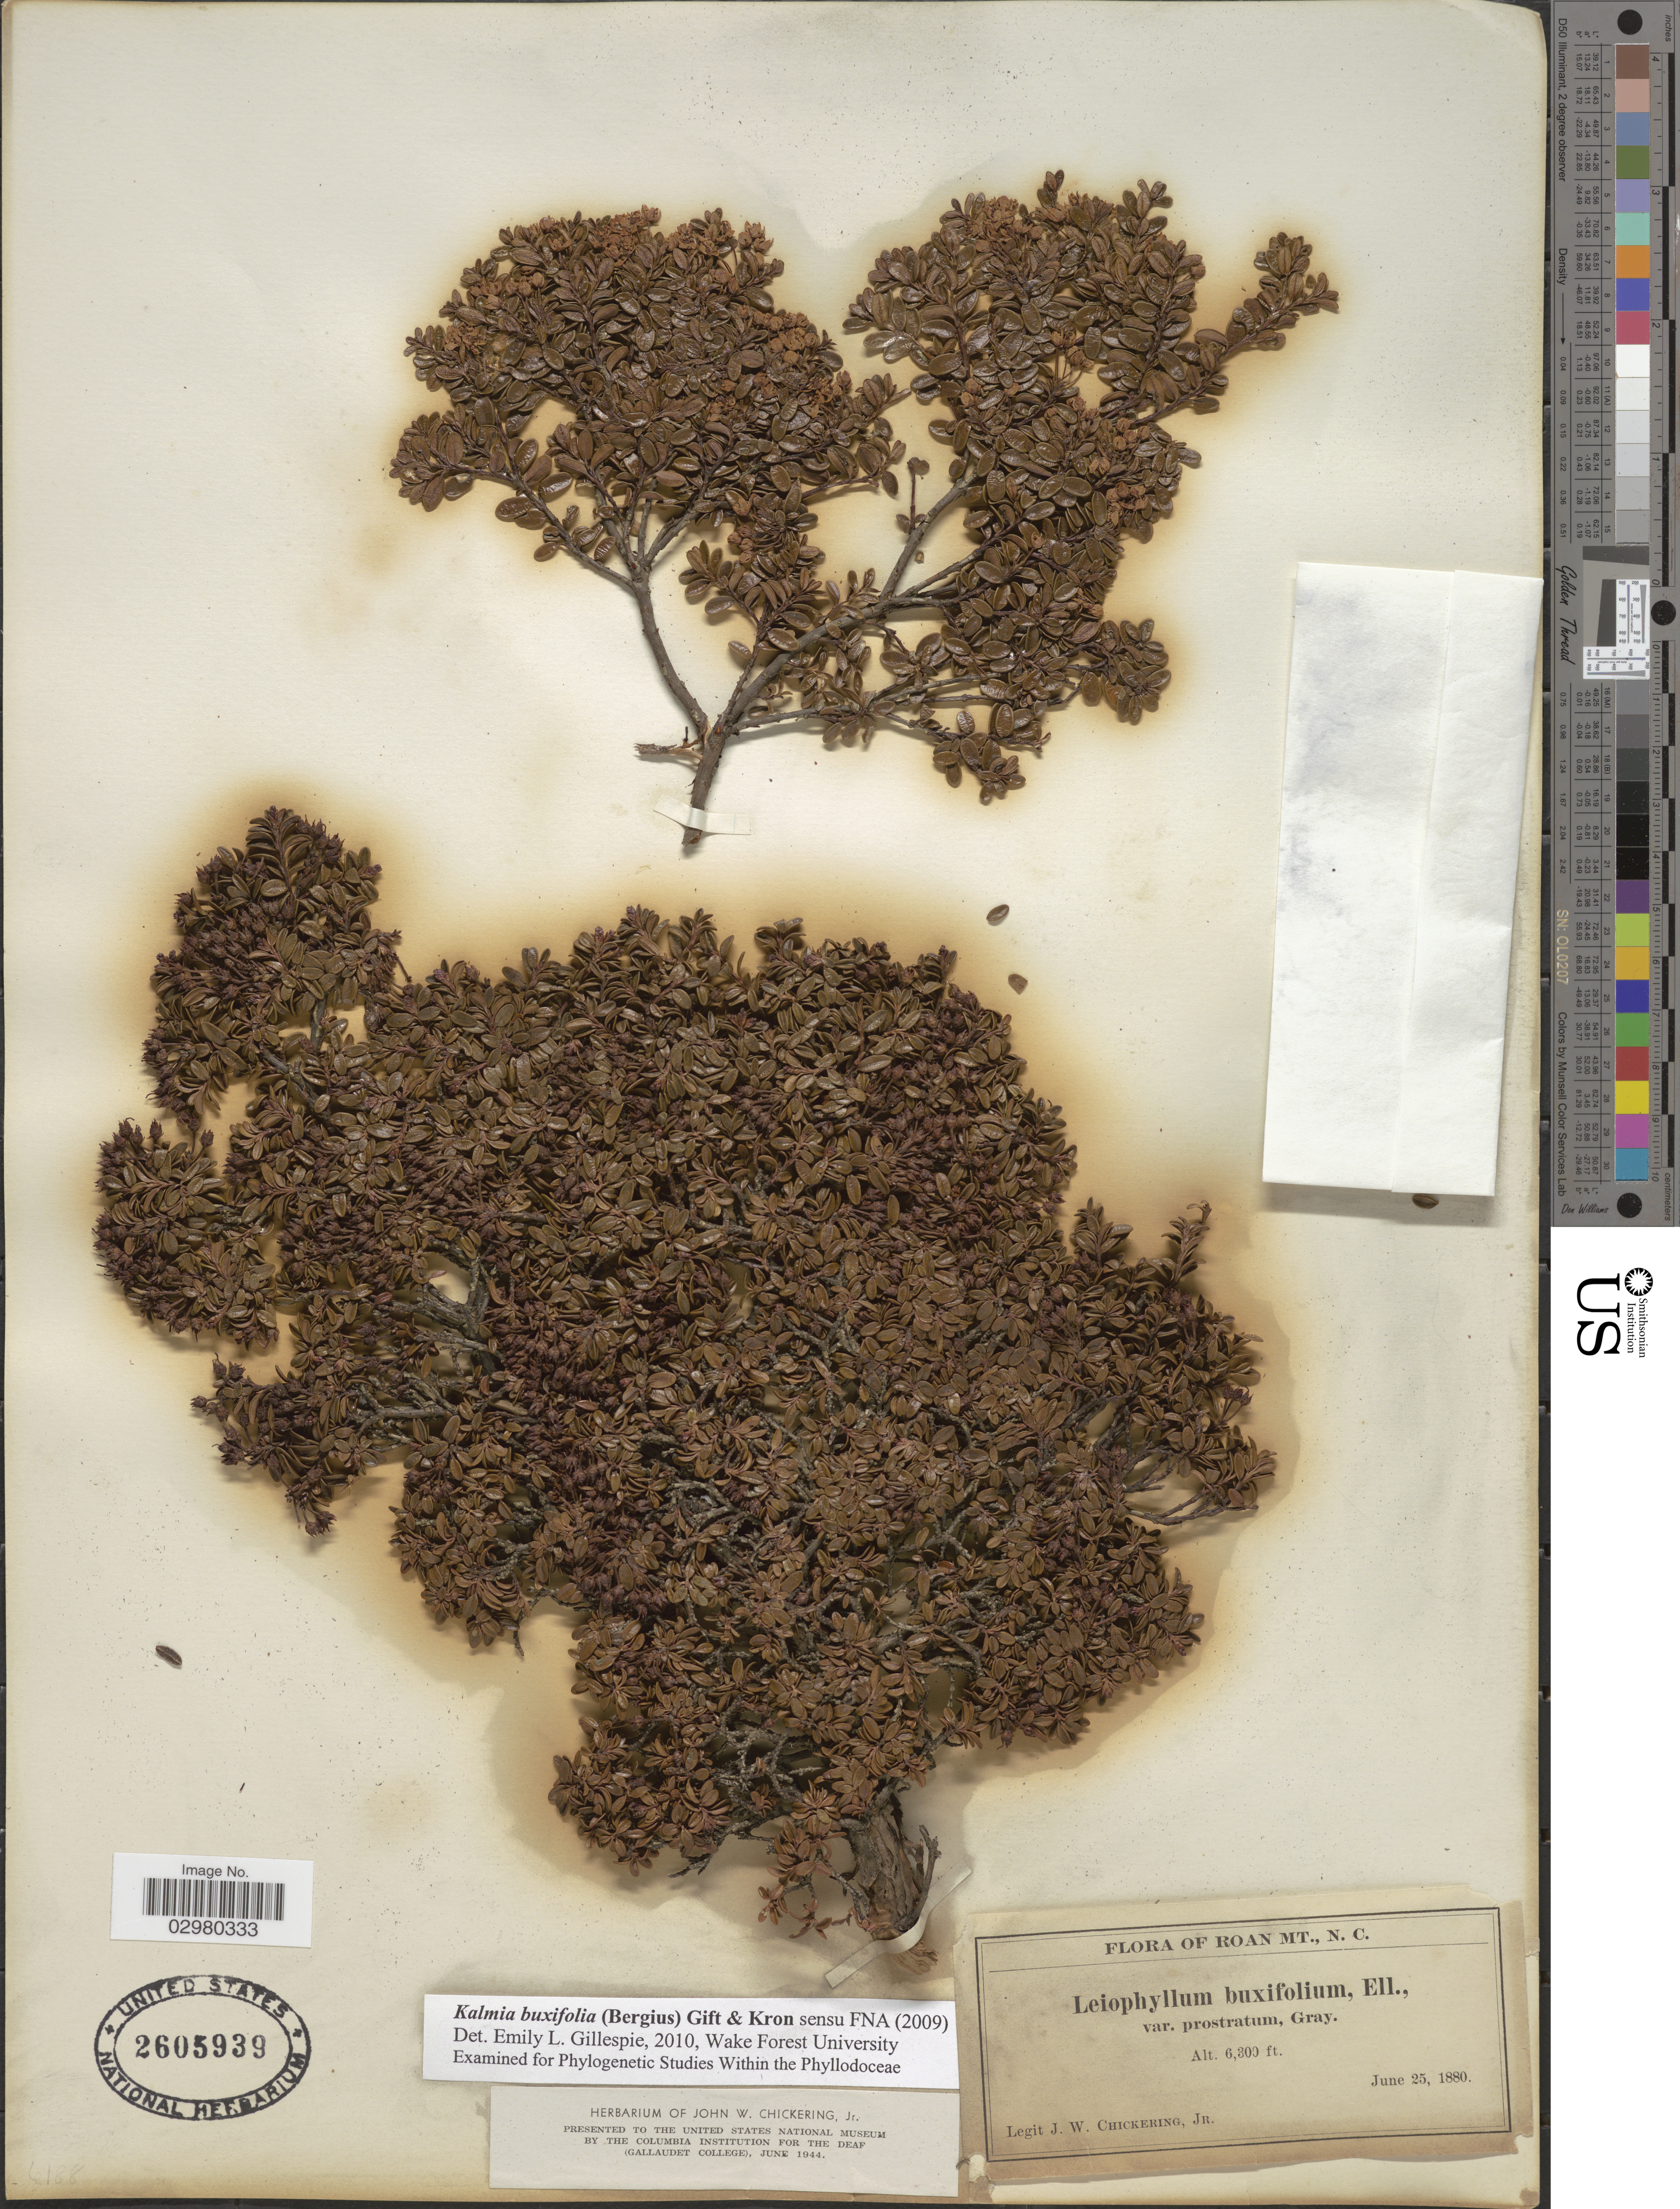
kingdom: Plantae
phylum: Tracheophyta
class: Magnoliopsida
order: Ericales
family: Ericaceae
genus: Leiophyllum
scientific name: Leiophyllum buxifolium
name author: (Bergius) Elliott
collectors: J. W. Chickering Jr.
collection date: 1880-06-25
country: United States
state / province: North Carolina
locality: Roan Mt.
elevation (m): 1920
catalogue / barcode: US 2605939